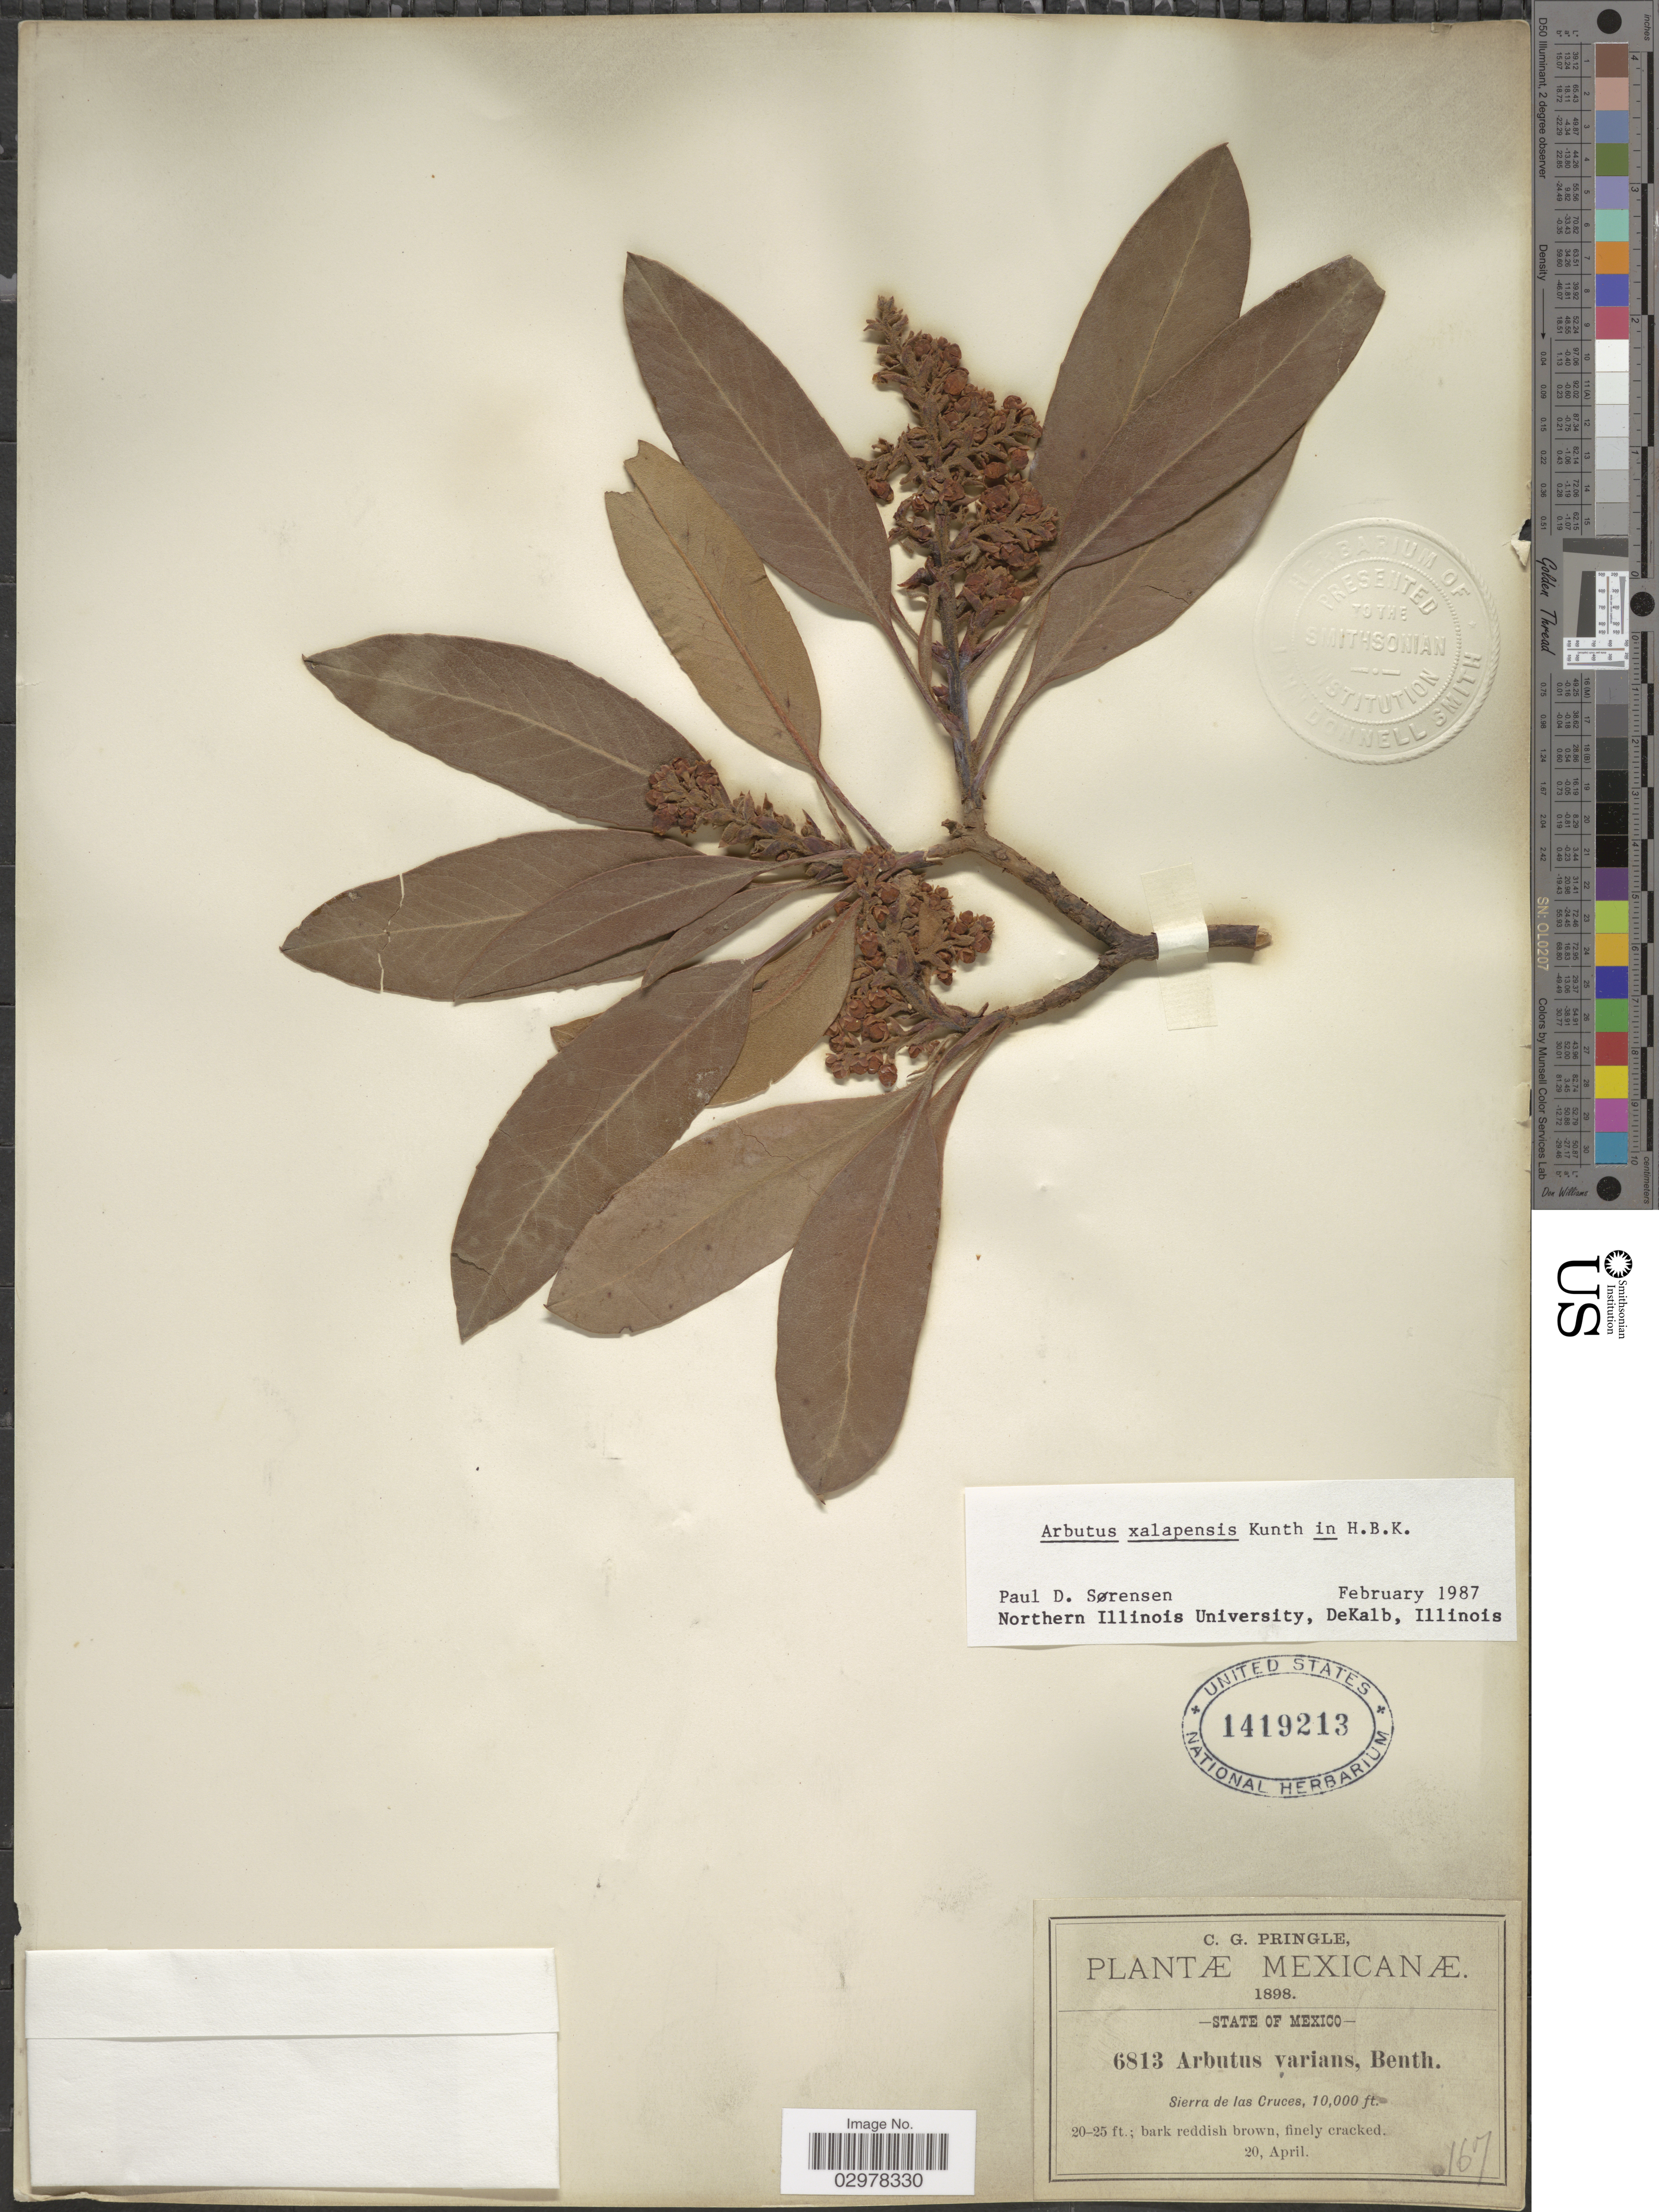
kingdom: Plantae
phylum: Tracheophyta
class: Magnoliopsida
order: Ericales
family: Ericaceae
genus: Arbutus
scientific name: Arbutus xalapensis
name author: Kunth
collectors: C. G. Pringle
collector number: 6813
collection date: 1898-04-20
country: Mexico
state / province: México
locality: Sierra de las Cruces.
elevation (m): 3048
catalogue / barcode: US 1419213